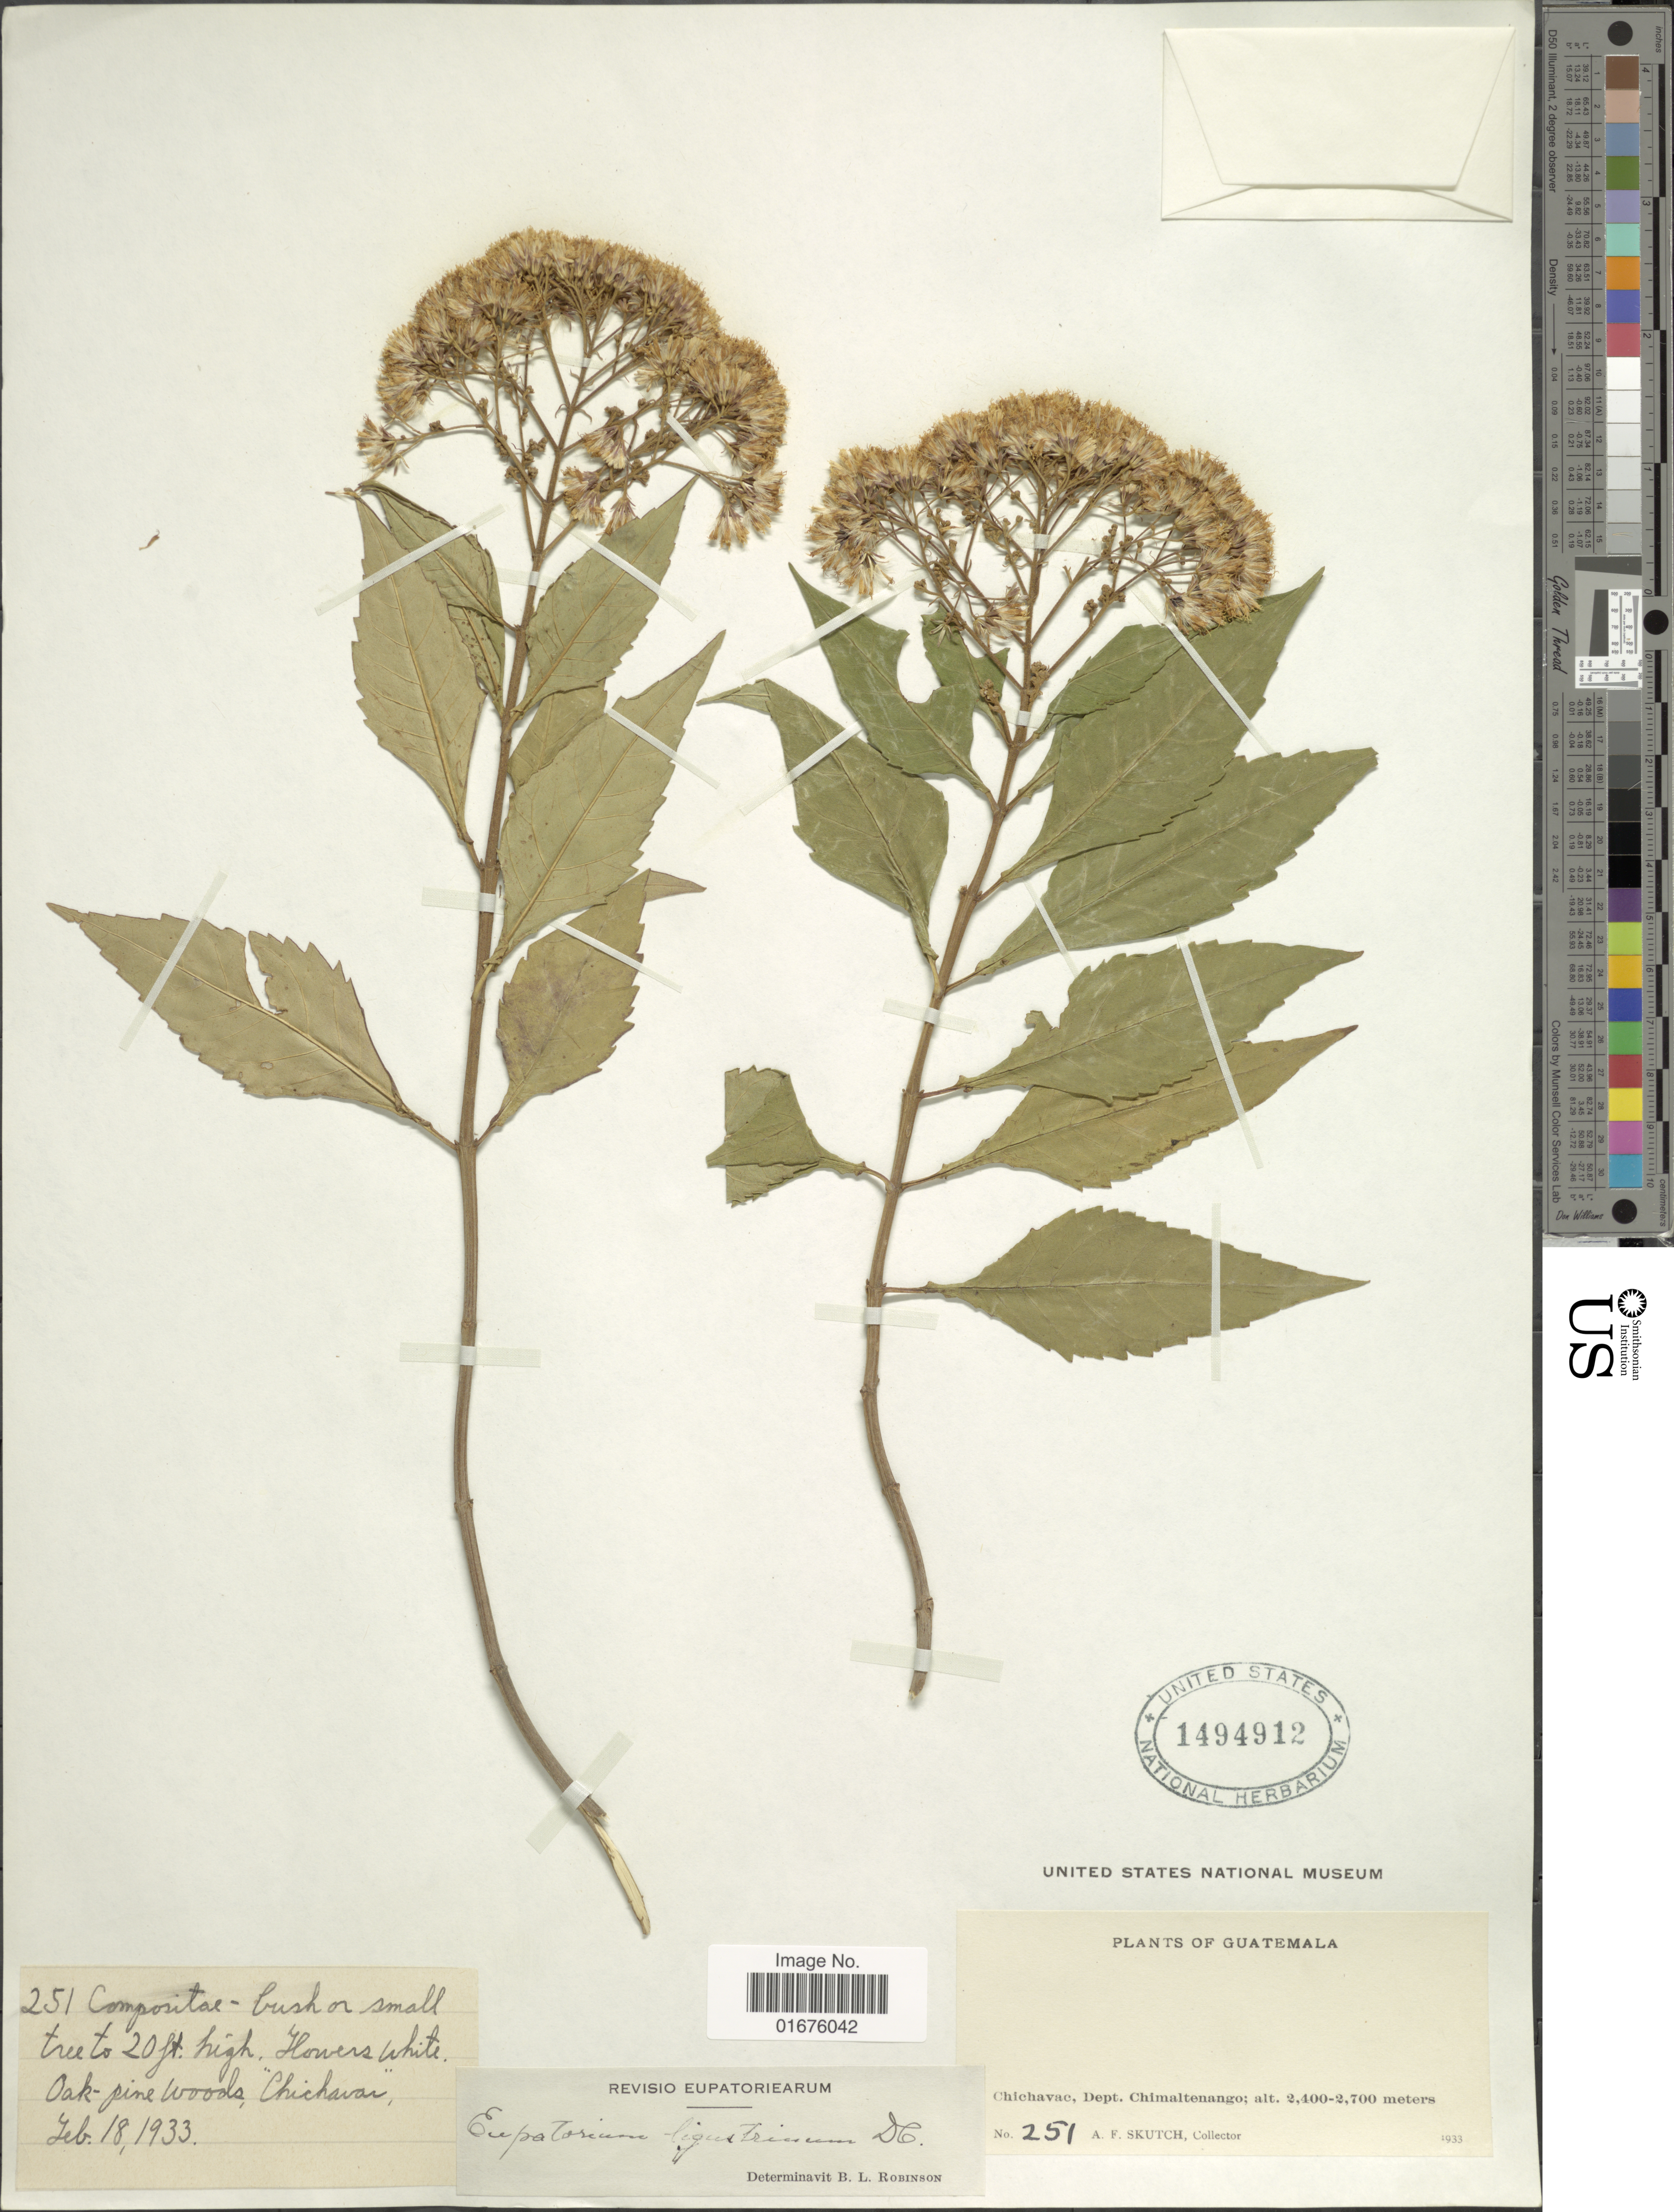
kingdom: Plantae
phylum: Tracheophyta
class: Magnoliopsida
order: Asterales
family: Asteraceae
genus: Ageratina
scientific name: Ageratina ligustrina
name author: (DC.) R.M. King & H. Rob.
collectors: A. F. Skutch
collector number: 251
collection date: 1933-02-18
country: Guatemala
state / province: Chimaltenango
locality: Chichavac, Oak-pine woods, "Chichavar"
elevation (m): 2400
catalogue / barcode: US 1494912